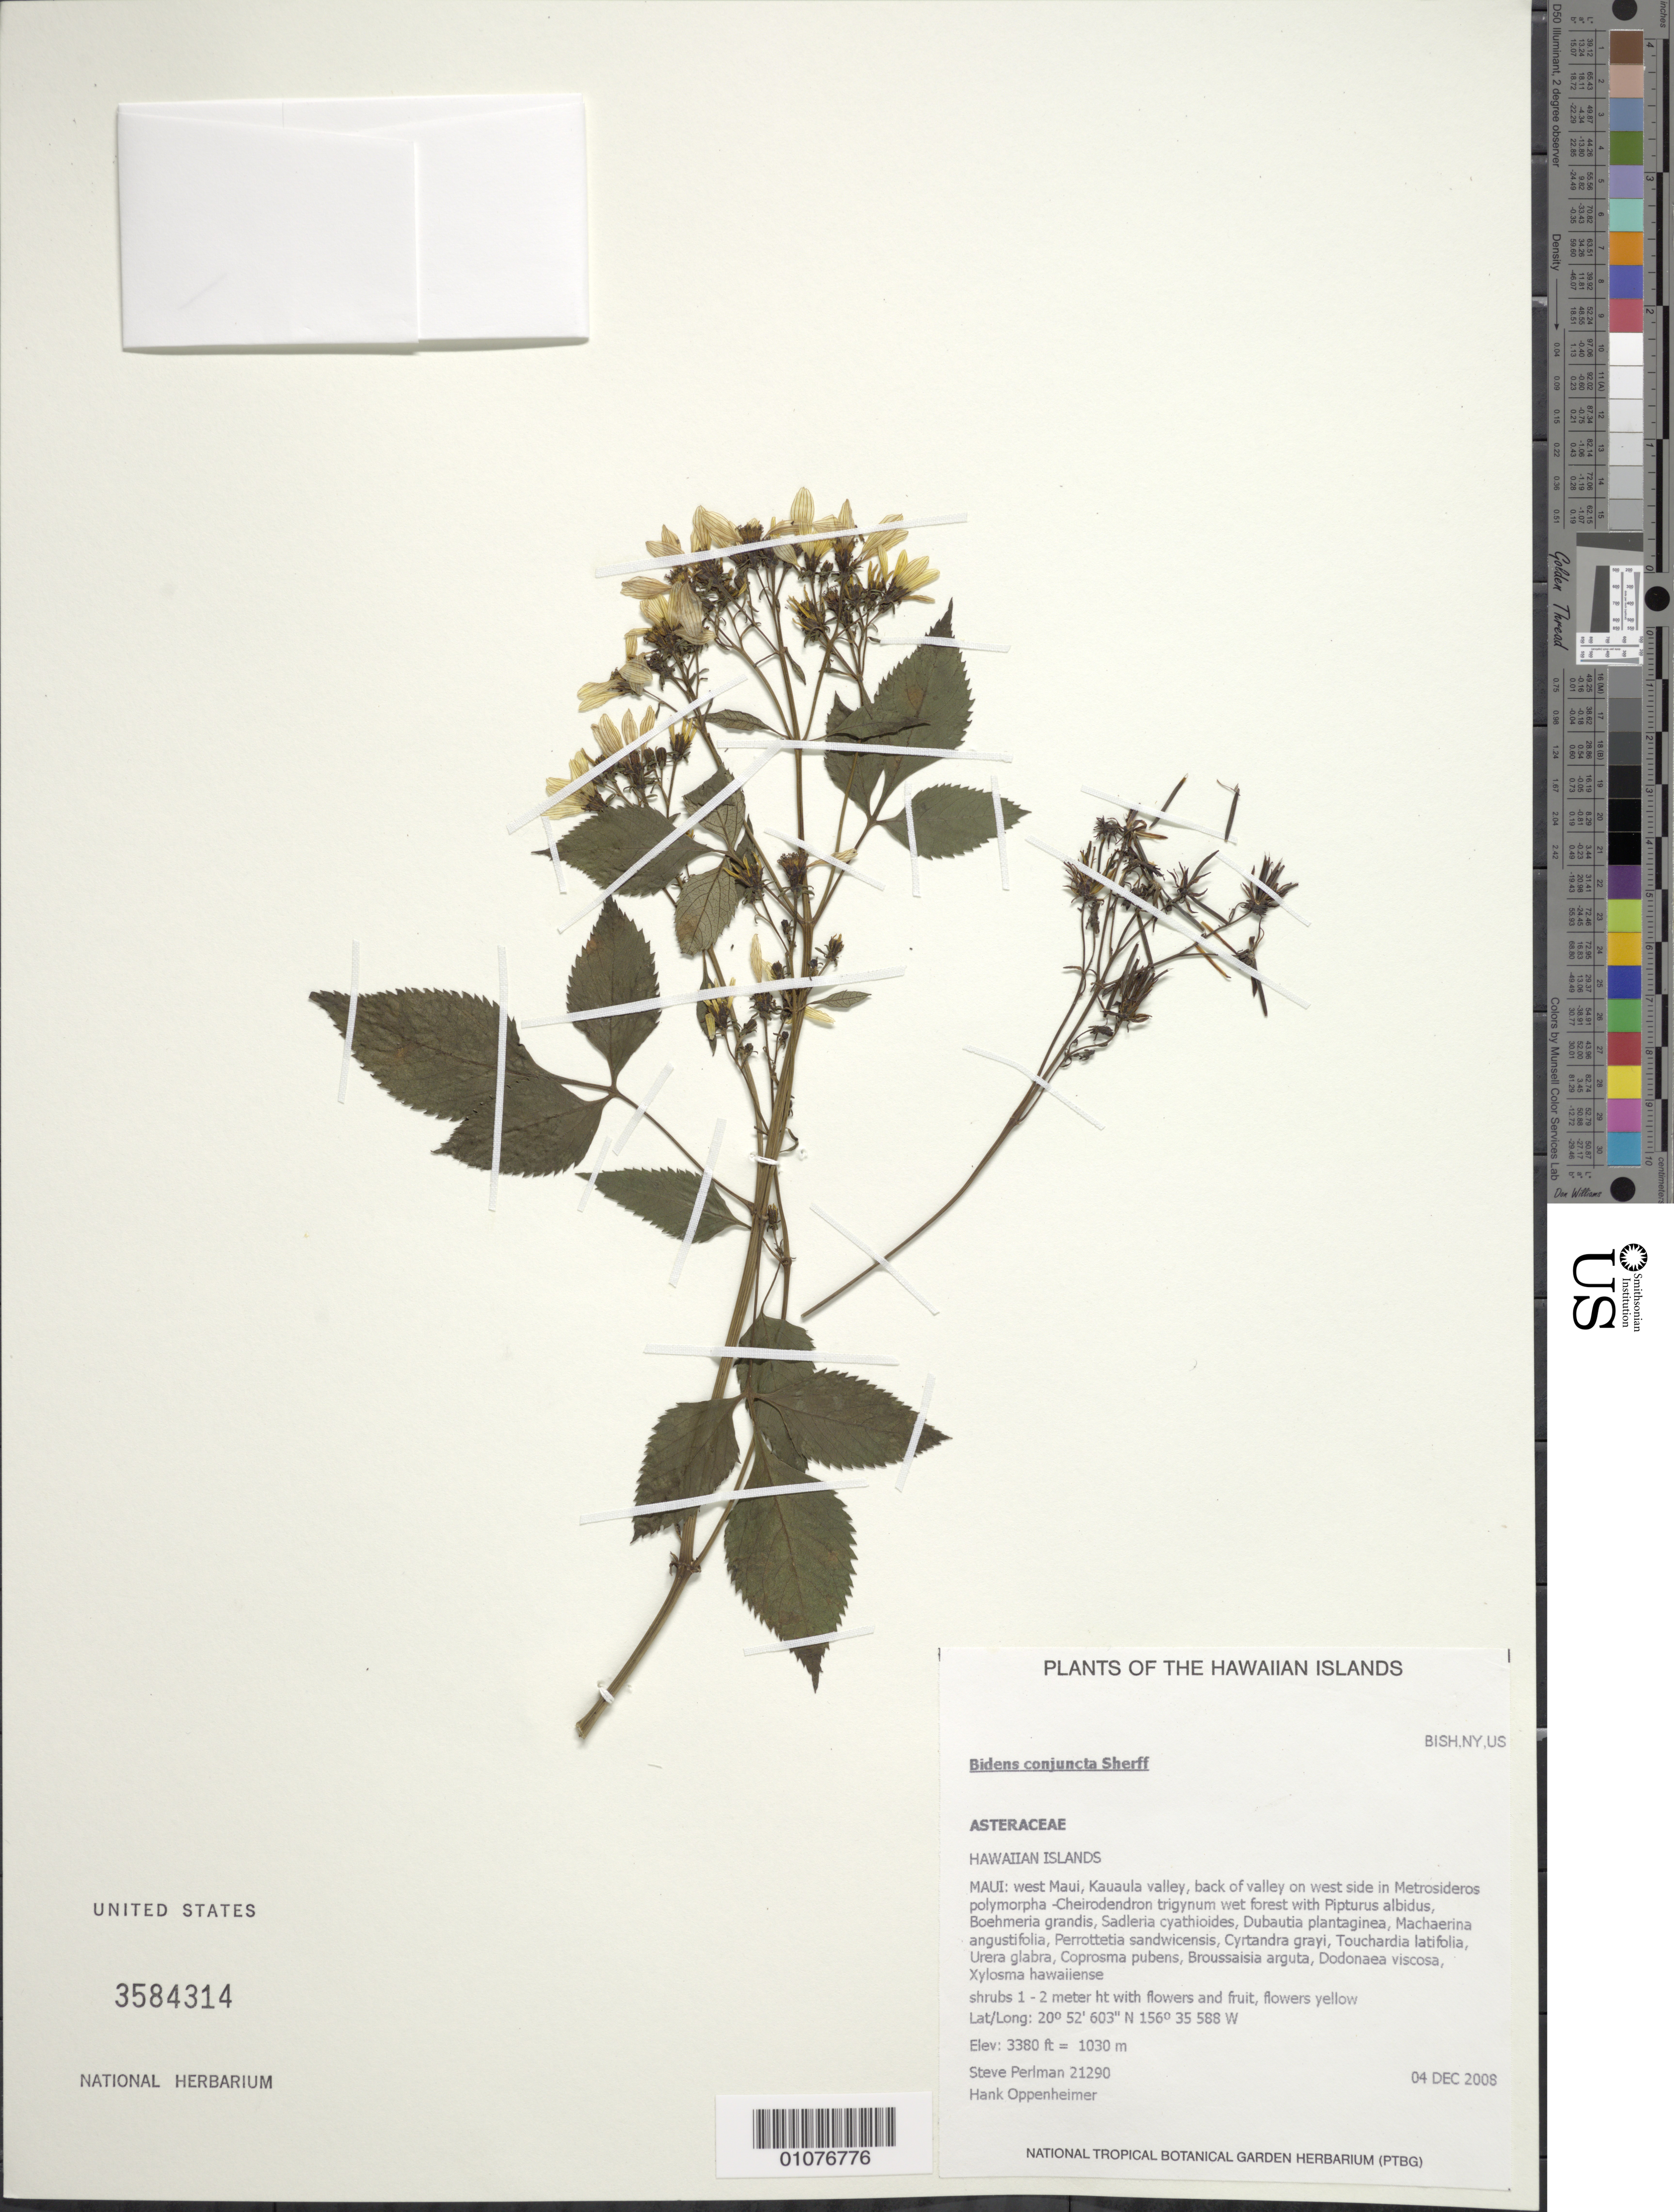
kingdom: Plantae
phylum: Tracheophyta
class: Magnoliopsida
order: Asterales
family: Asteraceae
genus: Bidens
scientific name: Bidens conjuncta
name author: Sherff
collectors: S. P. Perlman & H. Oppenheimer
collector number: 21290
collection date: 2008-12-04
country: United States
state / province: Hawaii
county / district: Maui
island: Maui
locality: W Maui, Kauaula valley, back of valley on W side.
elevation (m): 1030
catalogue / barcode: US 3584314